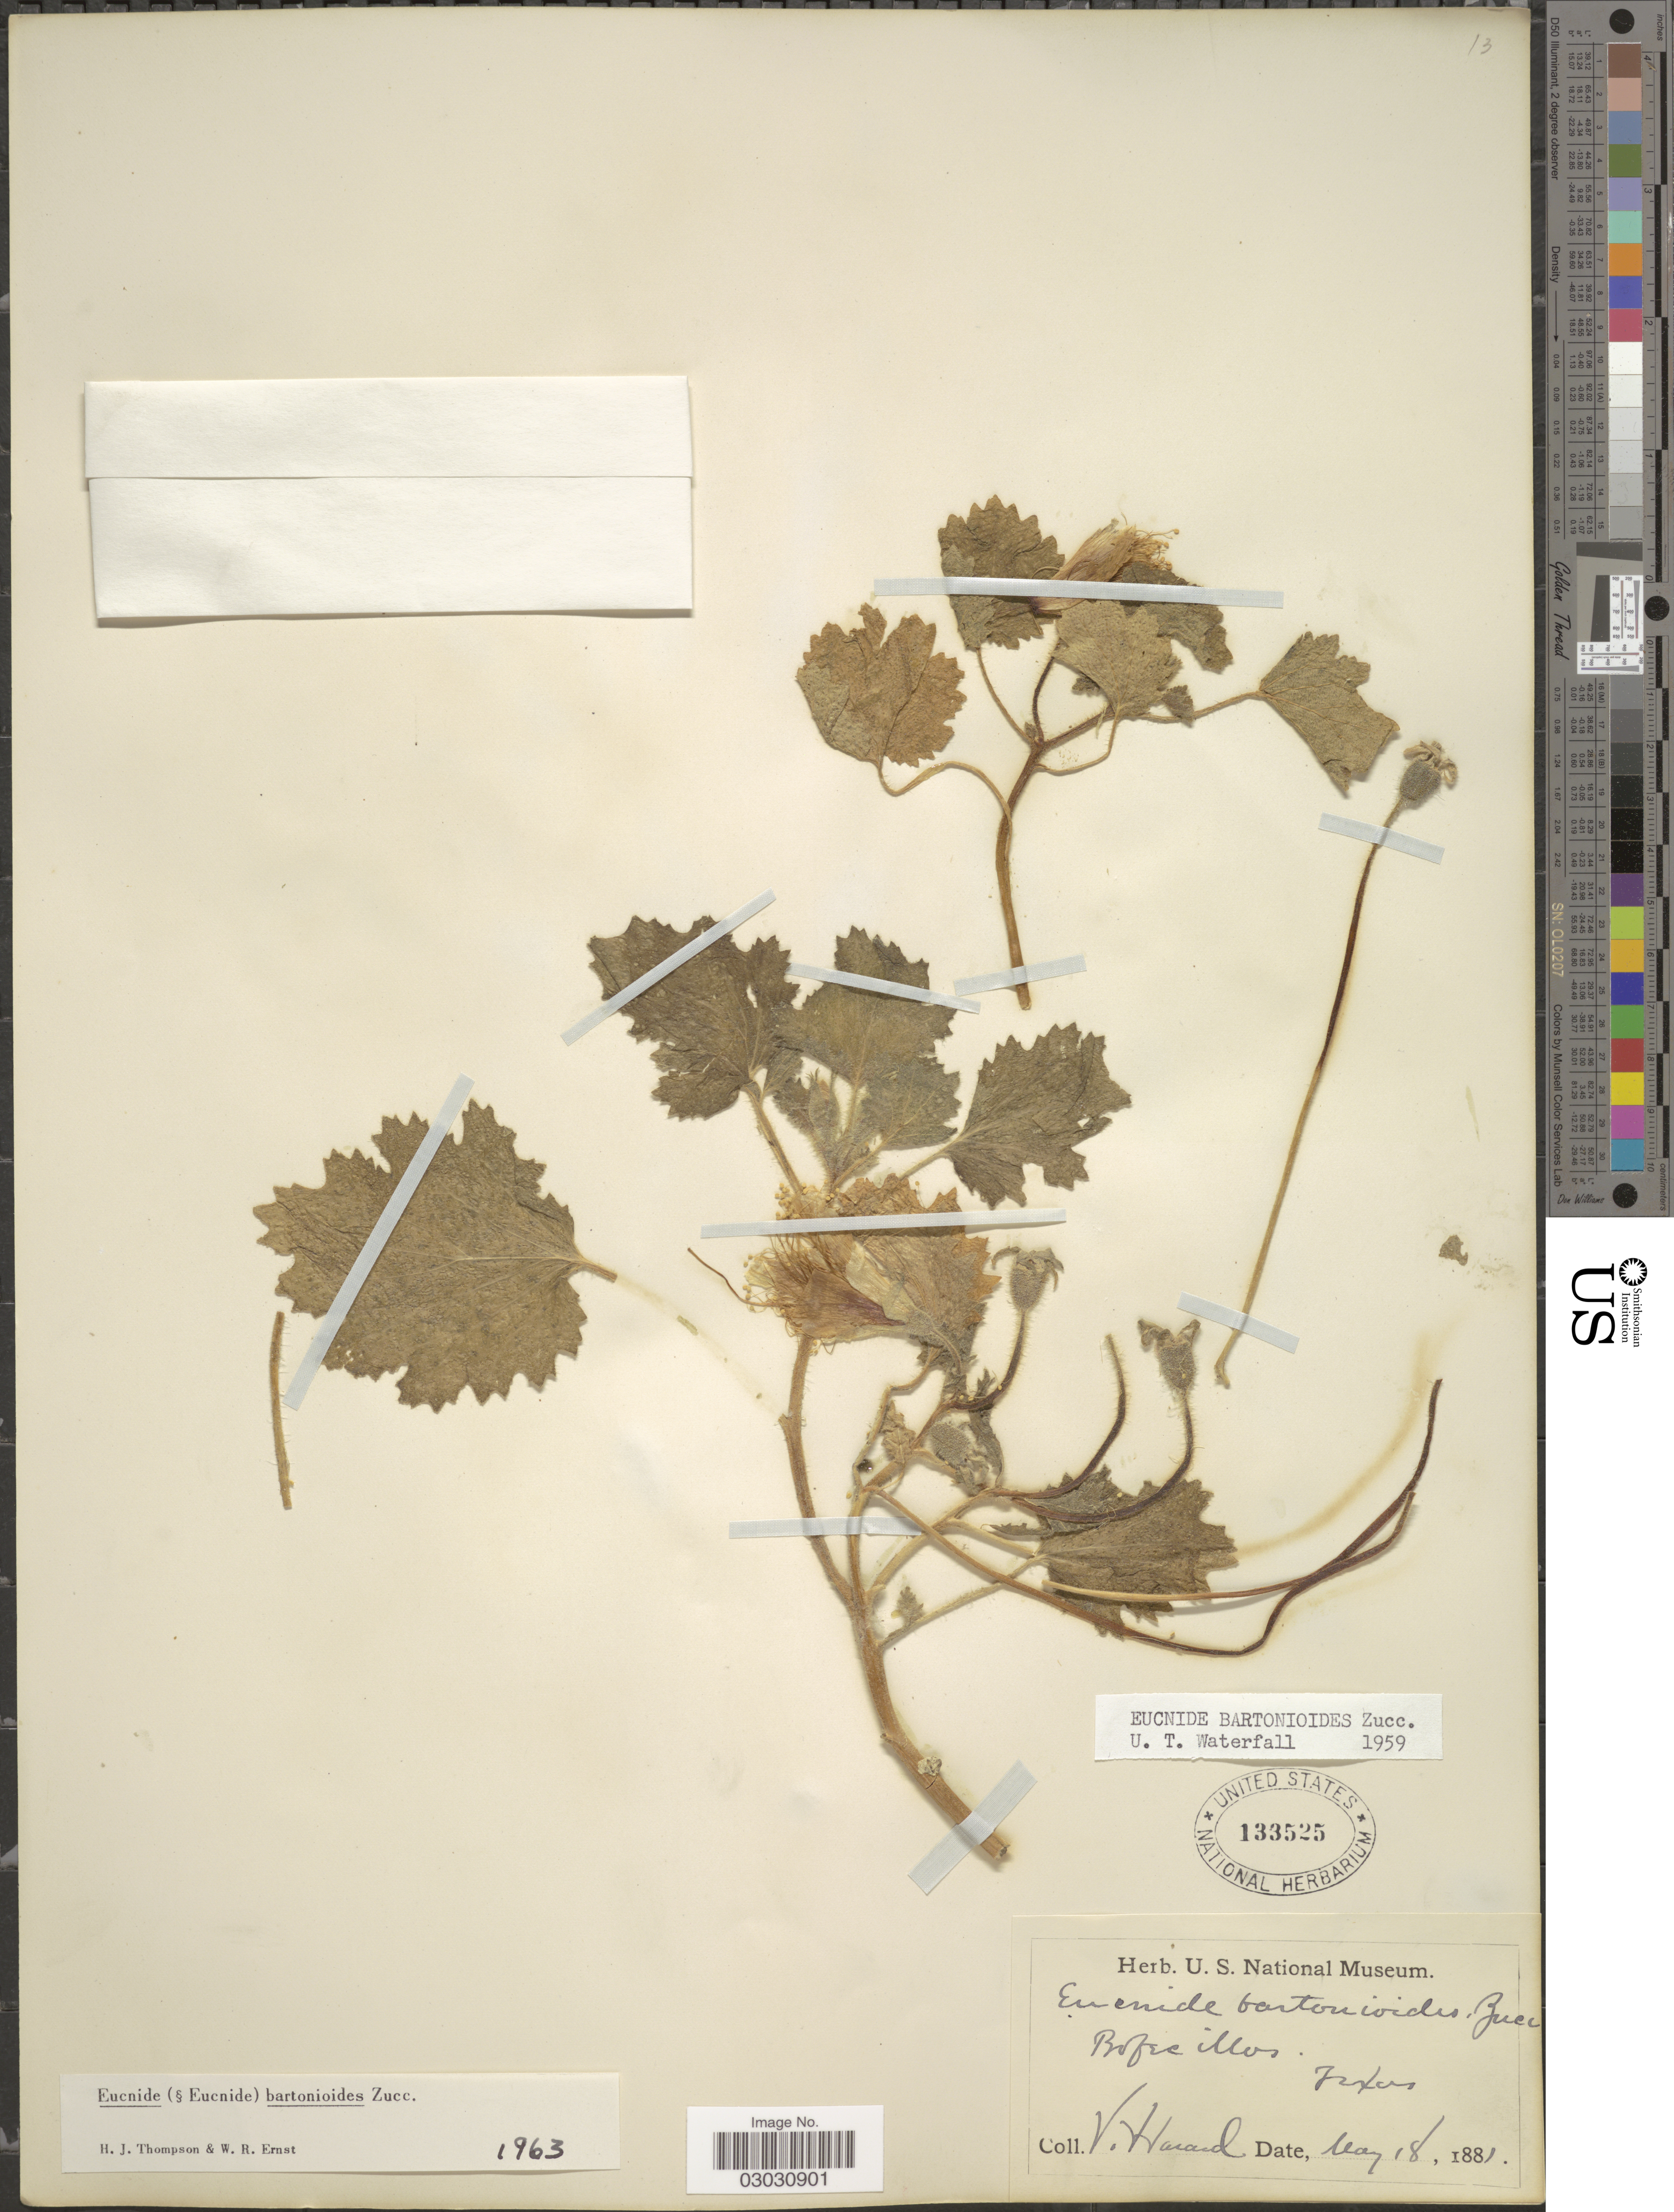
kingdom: Plantae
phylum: Tracheophyta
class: Magnoliopsida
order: Cornales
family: Loasaceae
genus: Eucnide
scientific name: Eucnide bartonioides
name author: Zucc.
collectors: V. Havard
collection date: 1881-05-18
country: United States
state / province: Texas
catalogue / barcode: US 133525